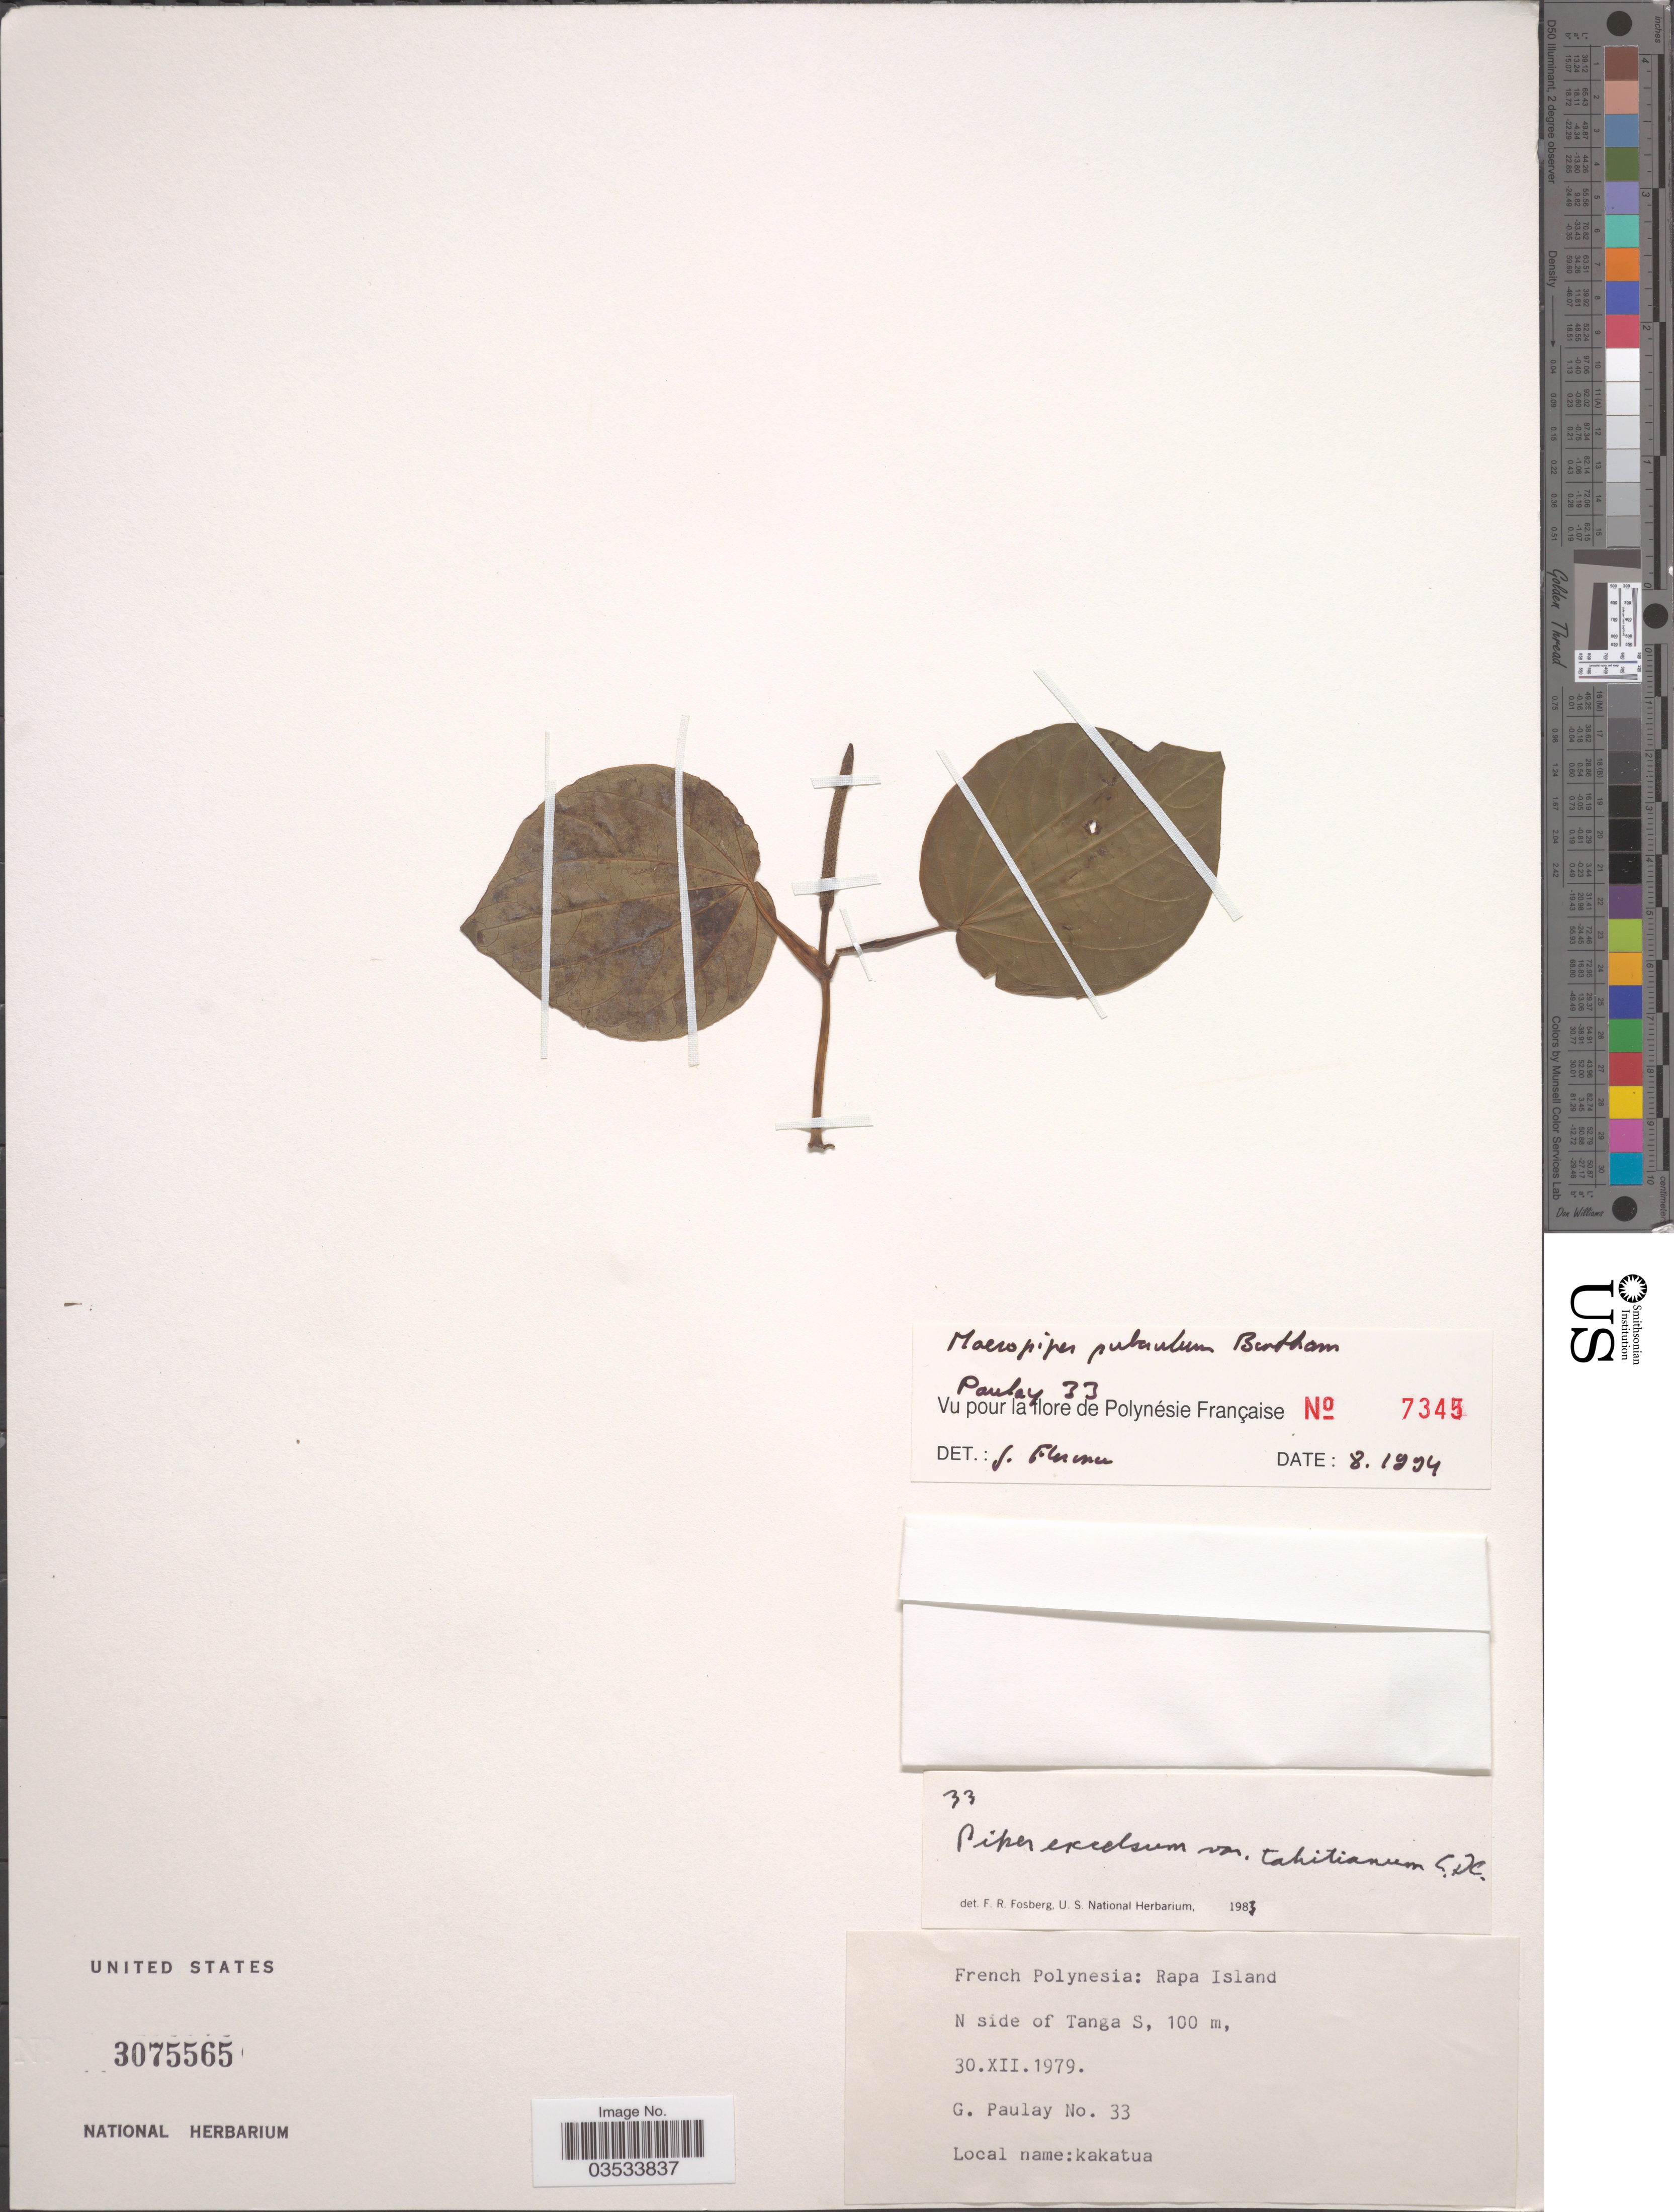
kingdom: Plantae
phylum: Tracheophyta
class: Magnoliopsida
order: Piperales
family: Piperaceae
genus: Piper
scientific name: Piper puberulum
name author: (Benth.) Seem.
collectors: G. Paulay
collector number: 33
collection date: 1979-12-30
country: French Polynesia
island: Rapa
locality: Rapa Island. N side of Tanga S.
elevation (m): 100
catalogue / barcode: US 3075565